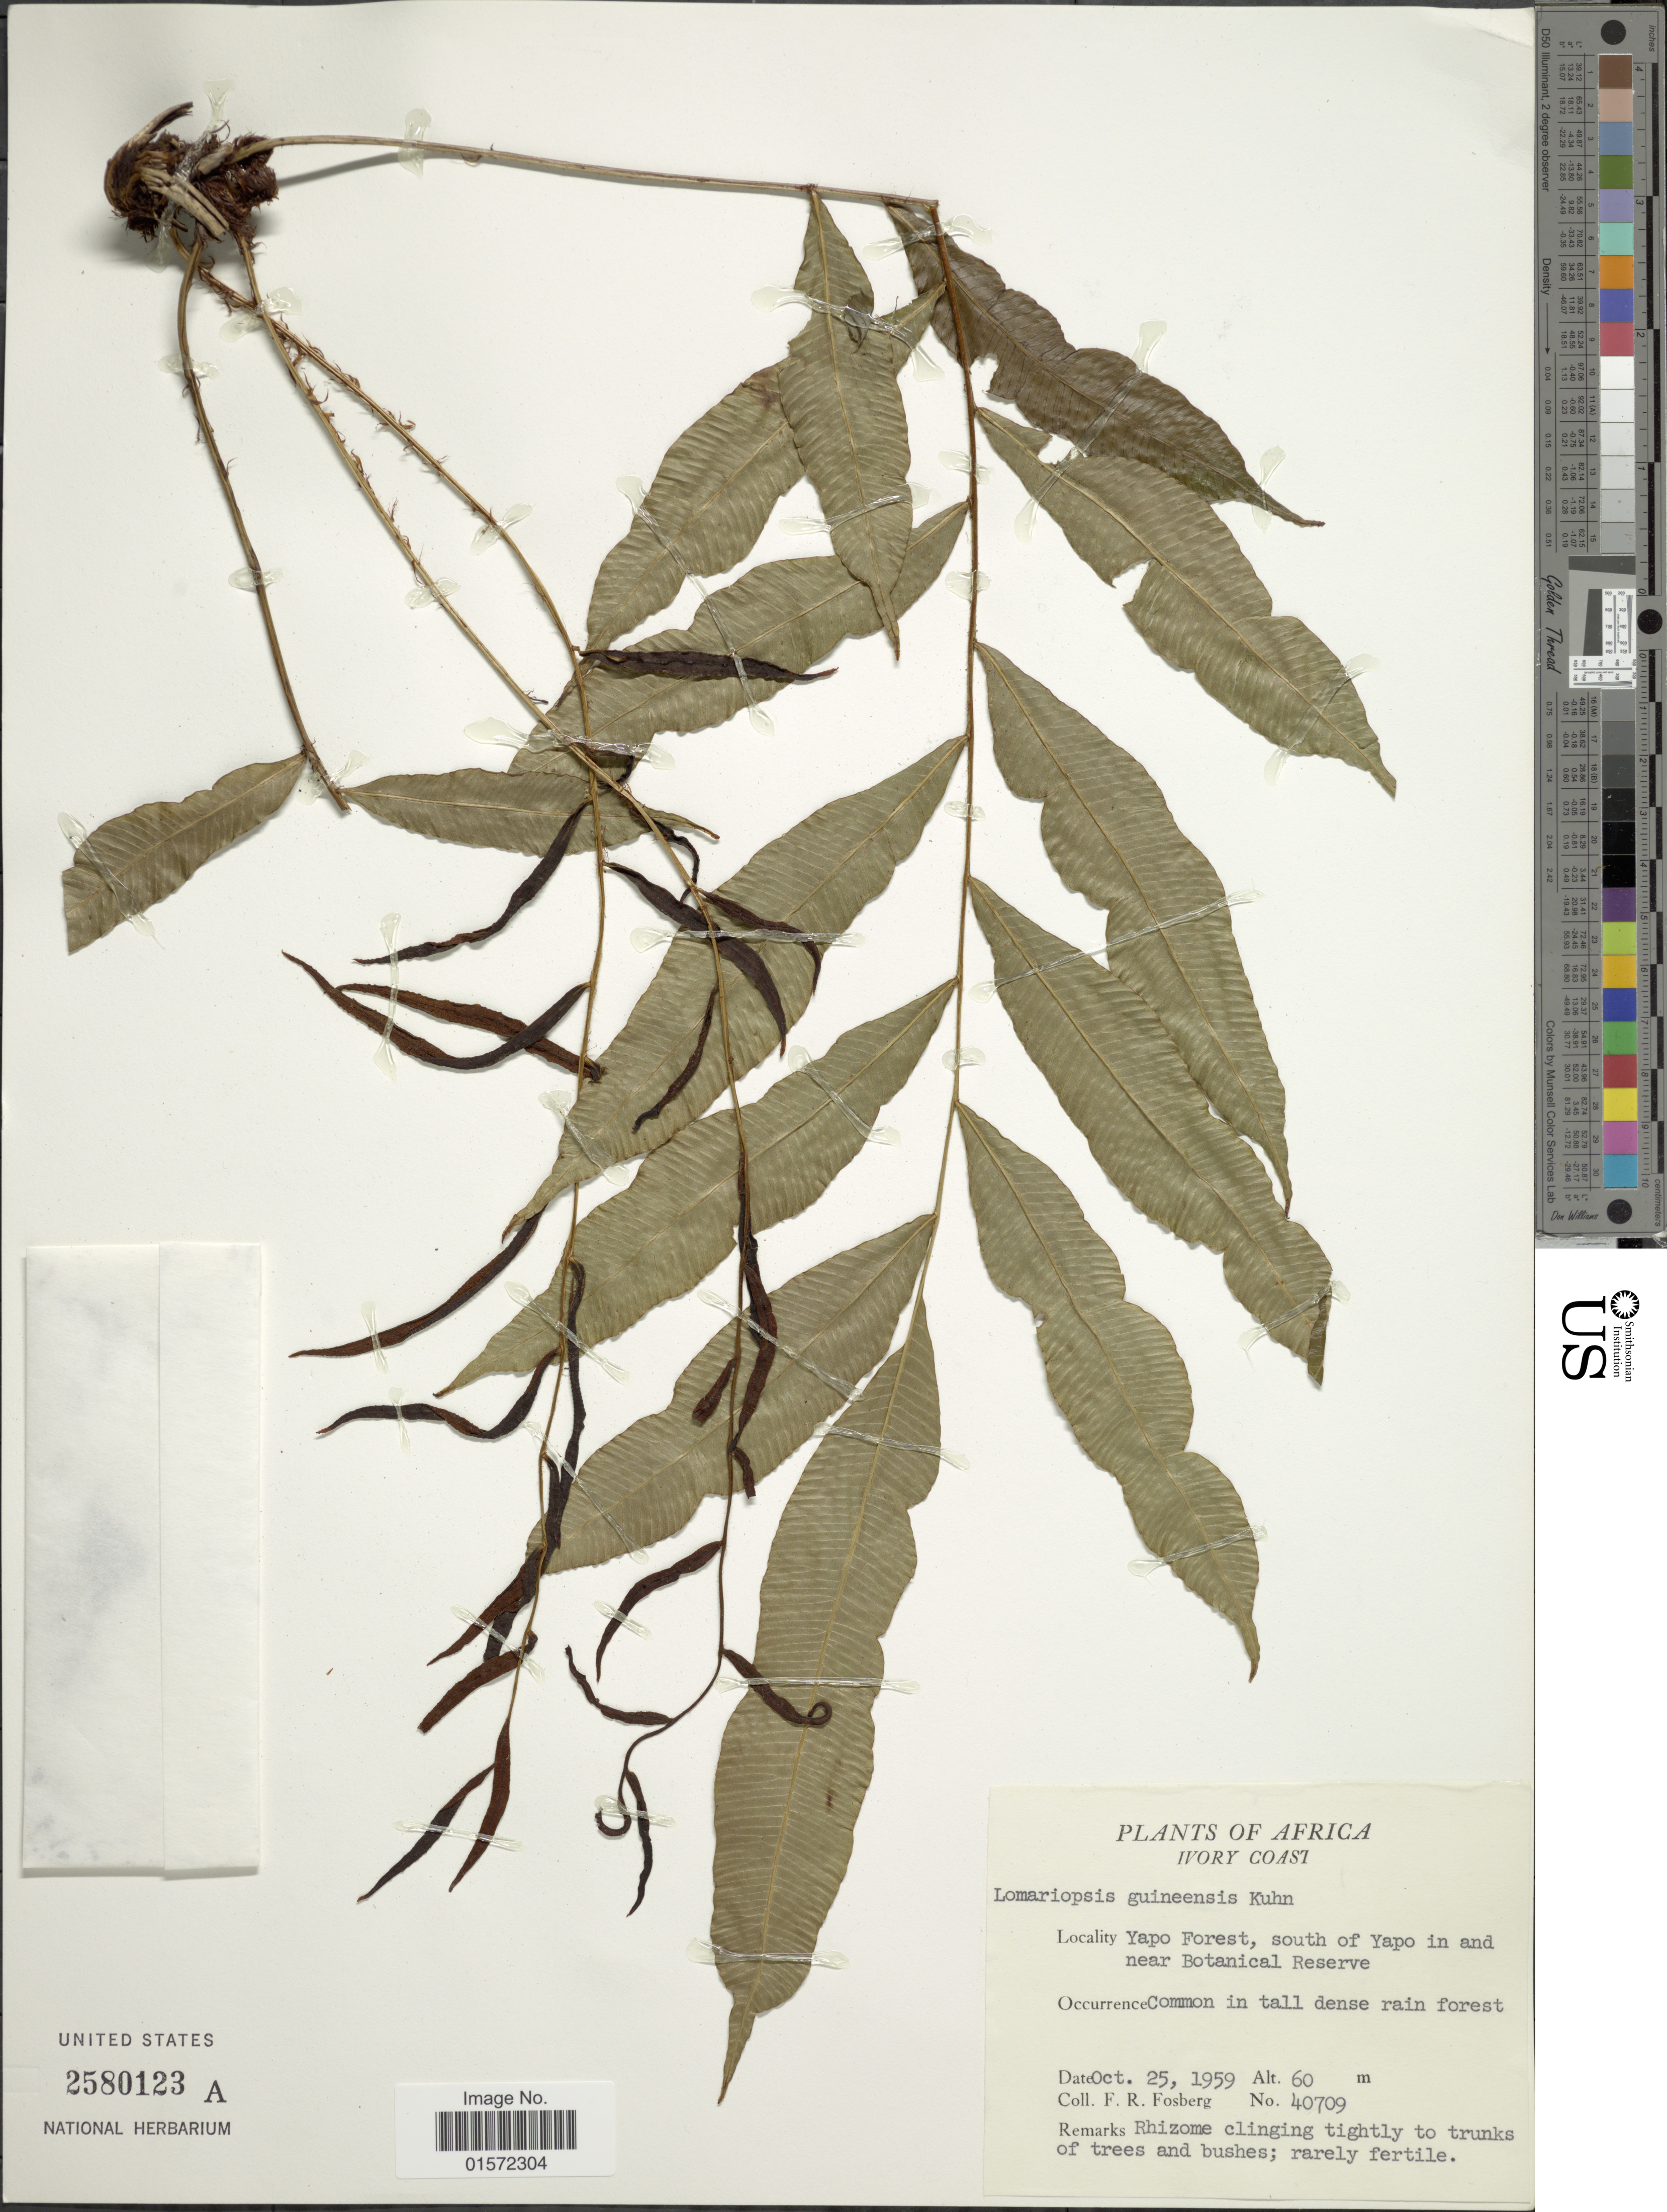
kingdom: Plantae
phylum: Tracheophyta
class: Polypodiopsida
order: Polypodiales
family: Lomariopsidaceae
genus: Lomariopsis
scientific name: Lomariopsis guineensis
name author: Holttum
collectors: F. R. Fosberg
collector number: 40709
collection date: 1959-10-25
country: Ivory Coast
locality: Africa, Yapo Forest, south of Yapo in and near Botanical Reserve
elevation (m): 60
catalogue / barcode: US 2580123A